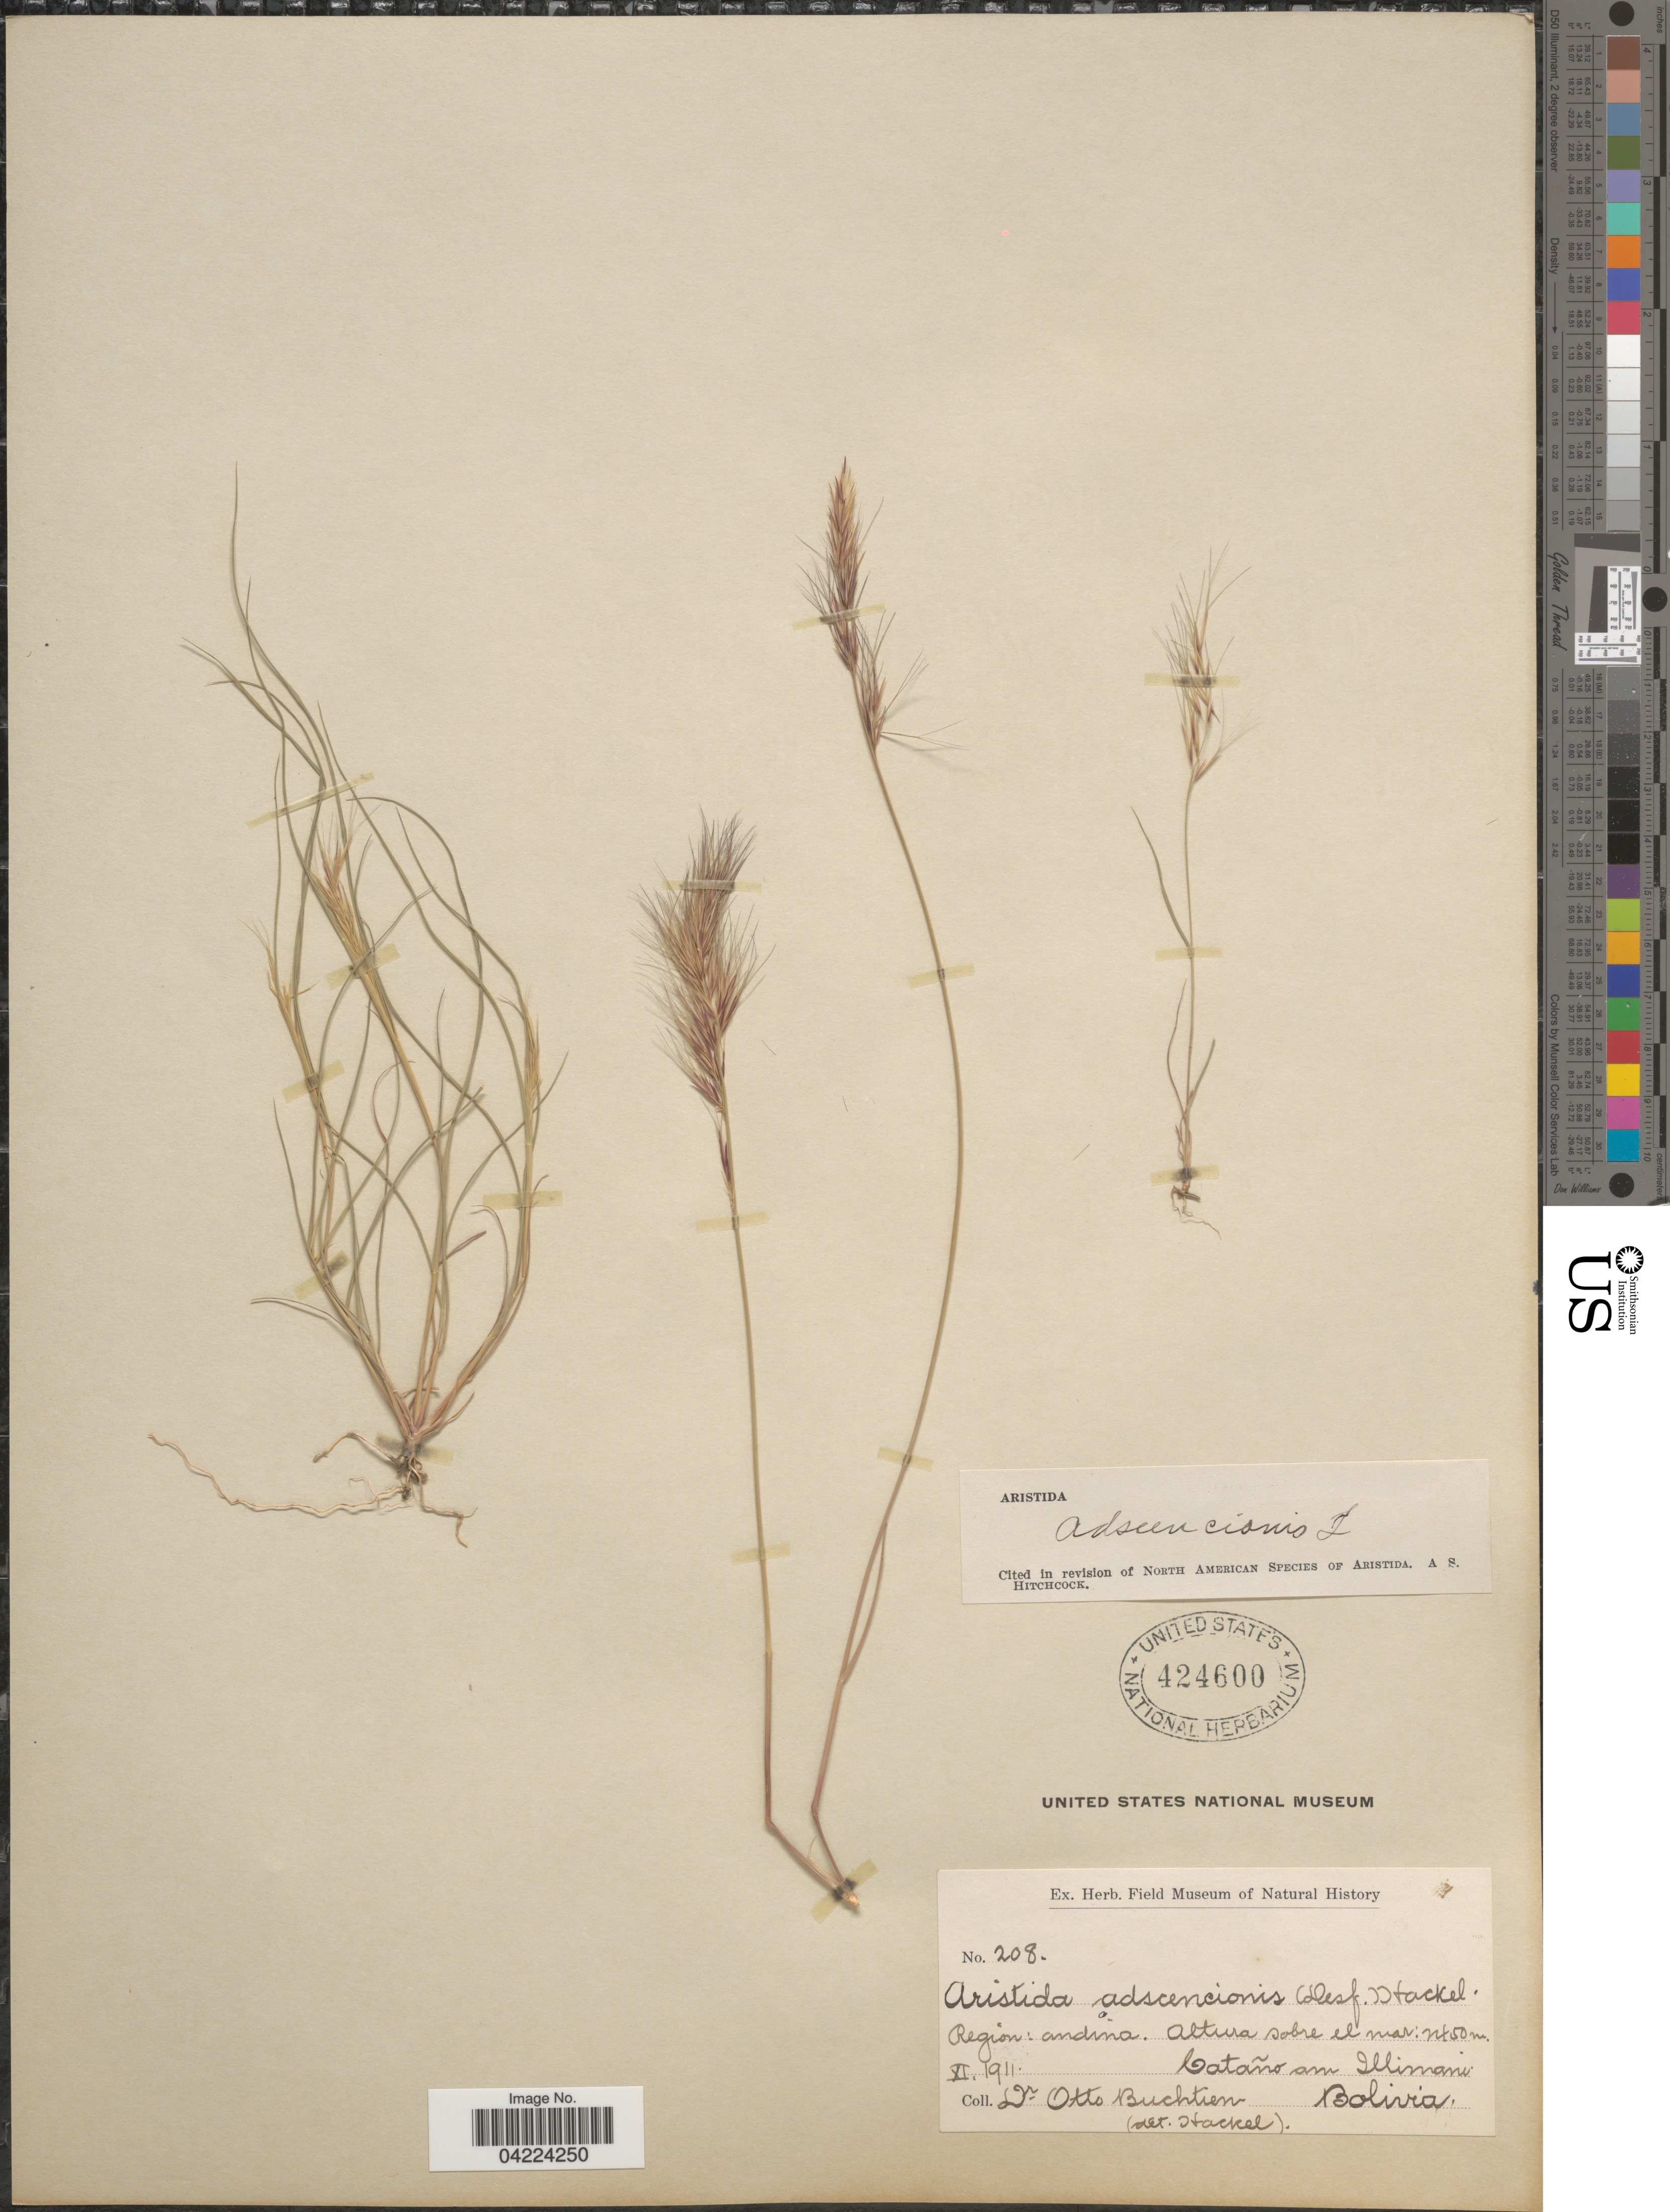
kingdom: Plantae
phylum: Tracheophyta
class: Liliopsida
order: Poales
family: Poaceae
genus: Aristida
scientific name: Aristida adscensionis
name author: L.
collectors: O. Buchtien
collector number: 208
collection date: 1911-11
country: Bolivia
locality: Región: andina. Cataño, am Illimani.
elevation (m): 2450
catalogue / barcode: US 424600